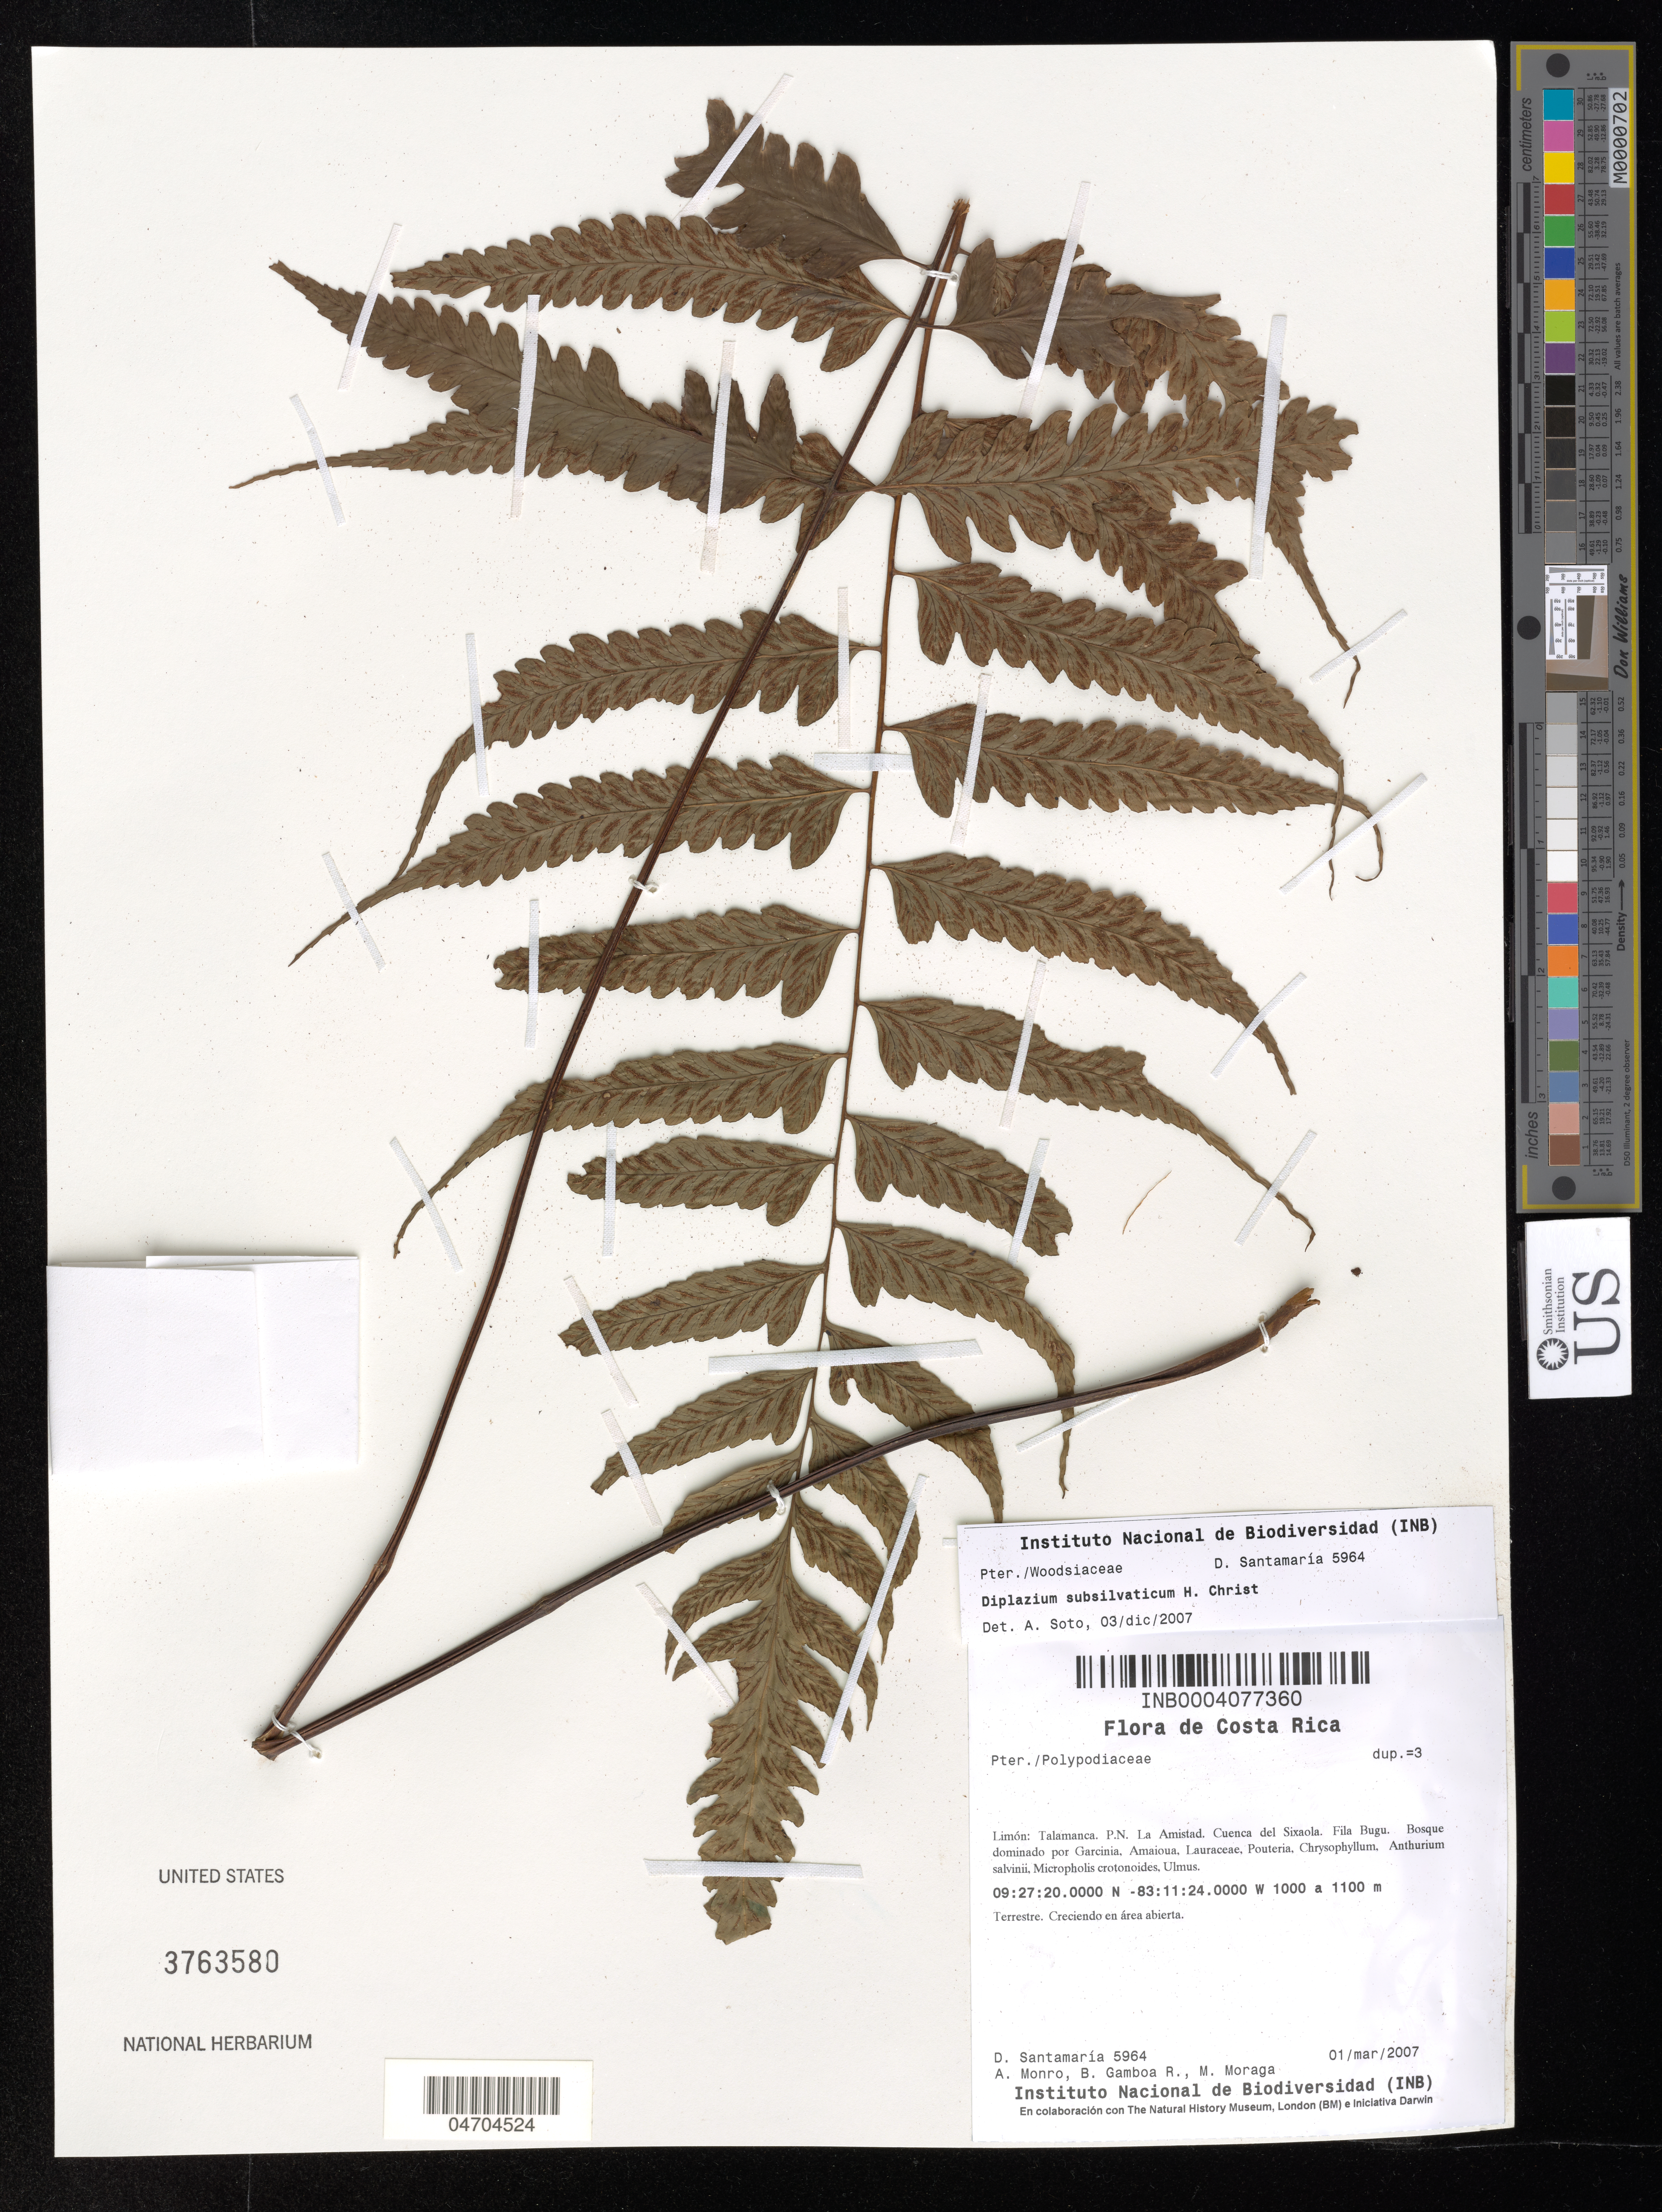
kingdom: Plantae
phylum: Tracheophyta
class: Polypodiopsida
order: Polypodiales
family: Athyriaceae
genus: Diplazium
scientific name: Diplazium subsilvaticum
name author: Christ in Pittier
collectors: D. Santamaria, A. Monro, B. Gamboa R. & M. Moraga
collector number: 5964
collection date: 2007-03-01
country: Costa Rica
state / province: Limón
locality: Talamanca. P.N. La Amistad. Cuenca del Sixaola. Fila Bugu.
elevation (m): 1000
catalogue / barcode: US 3763580